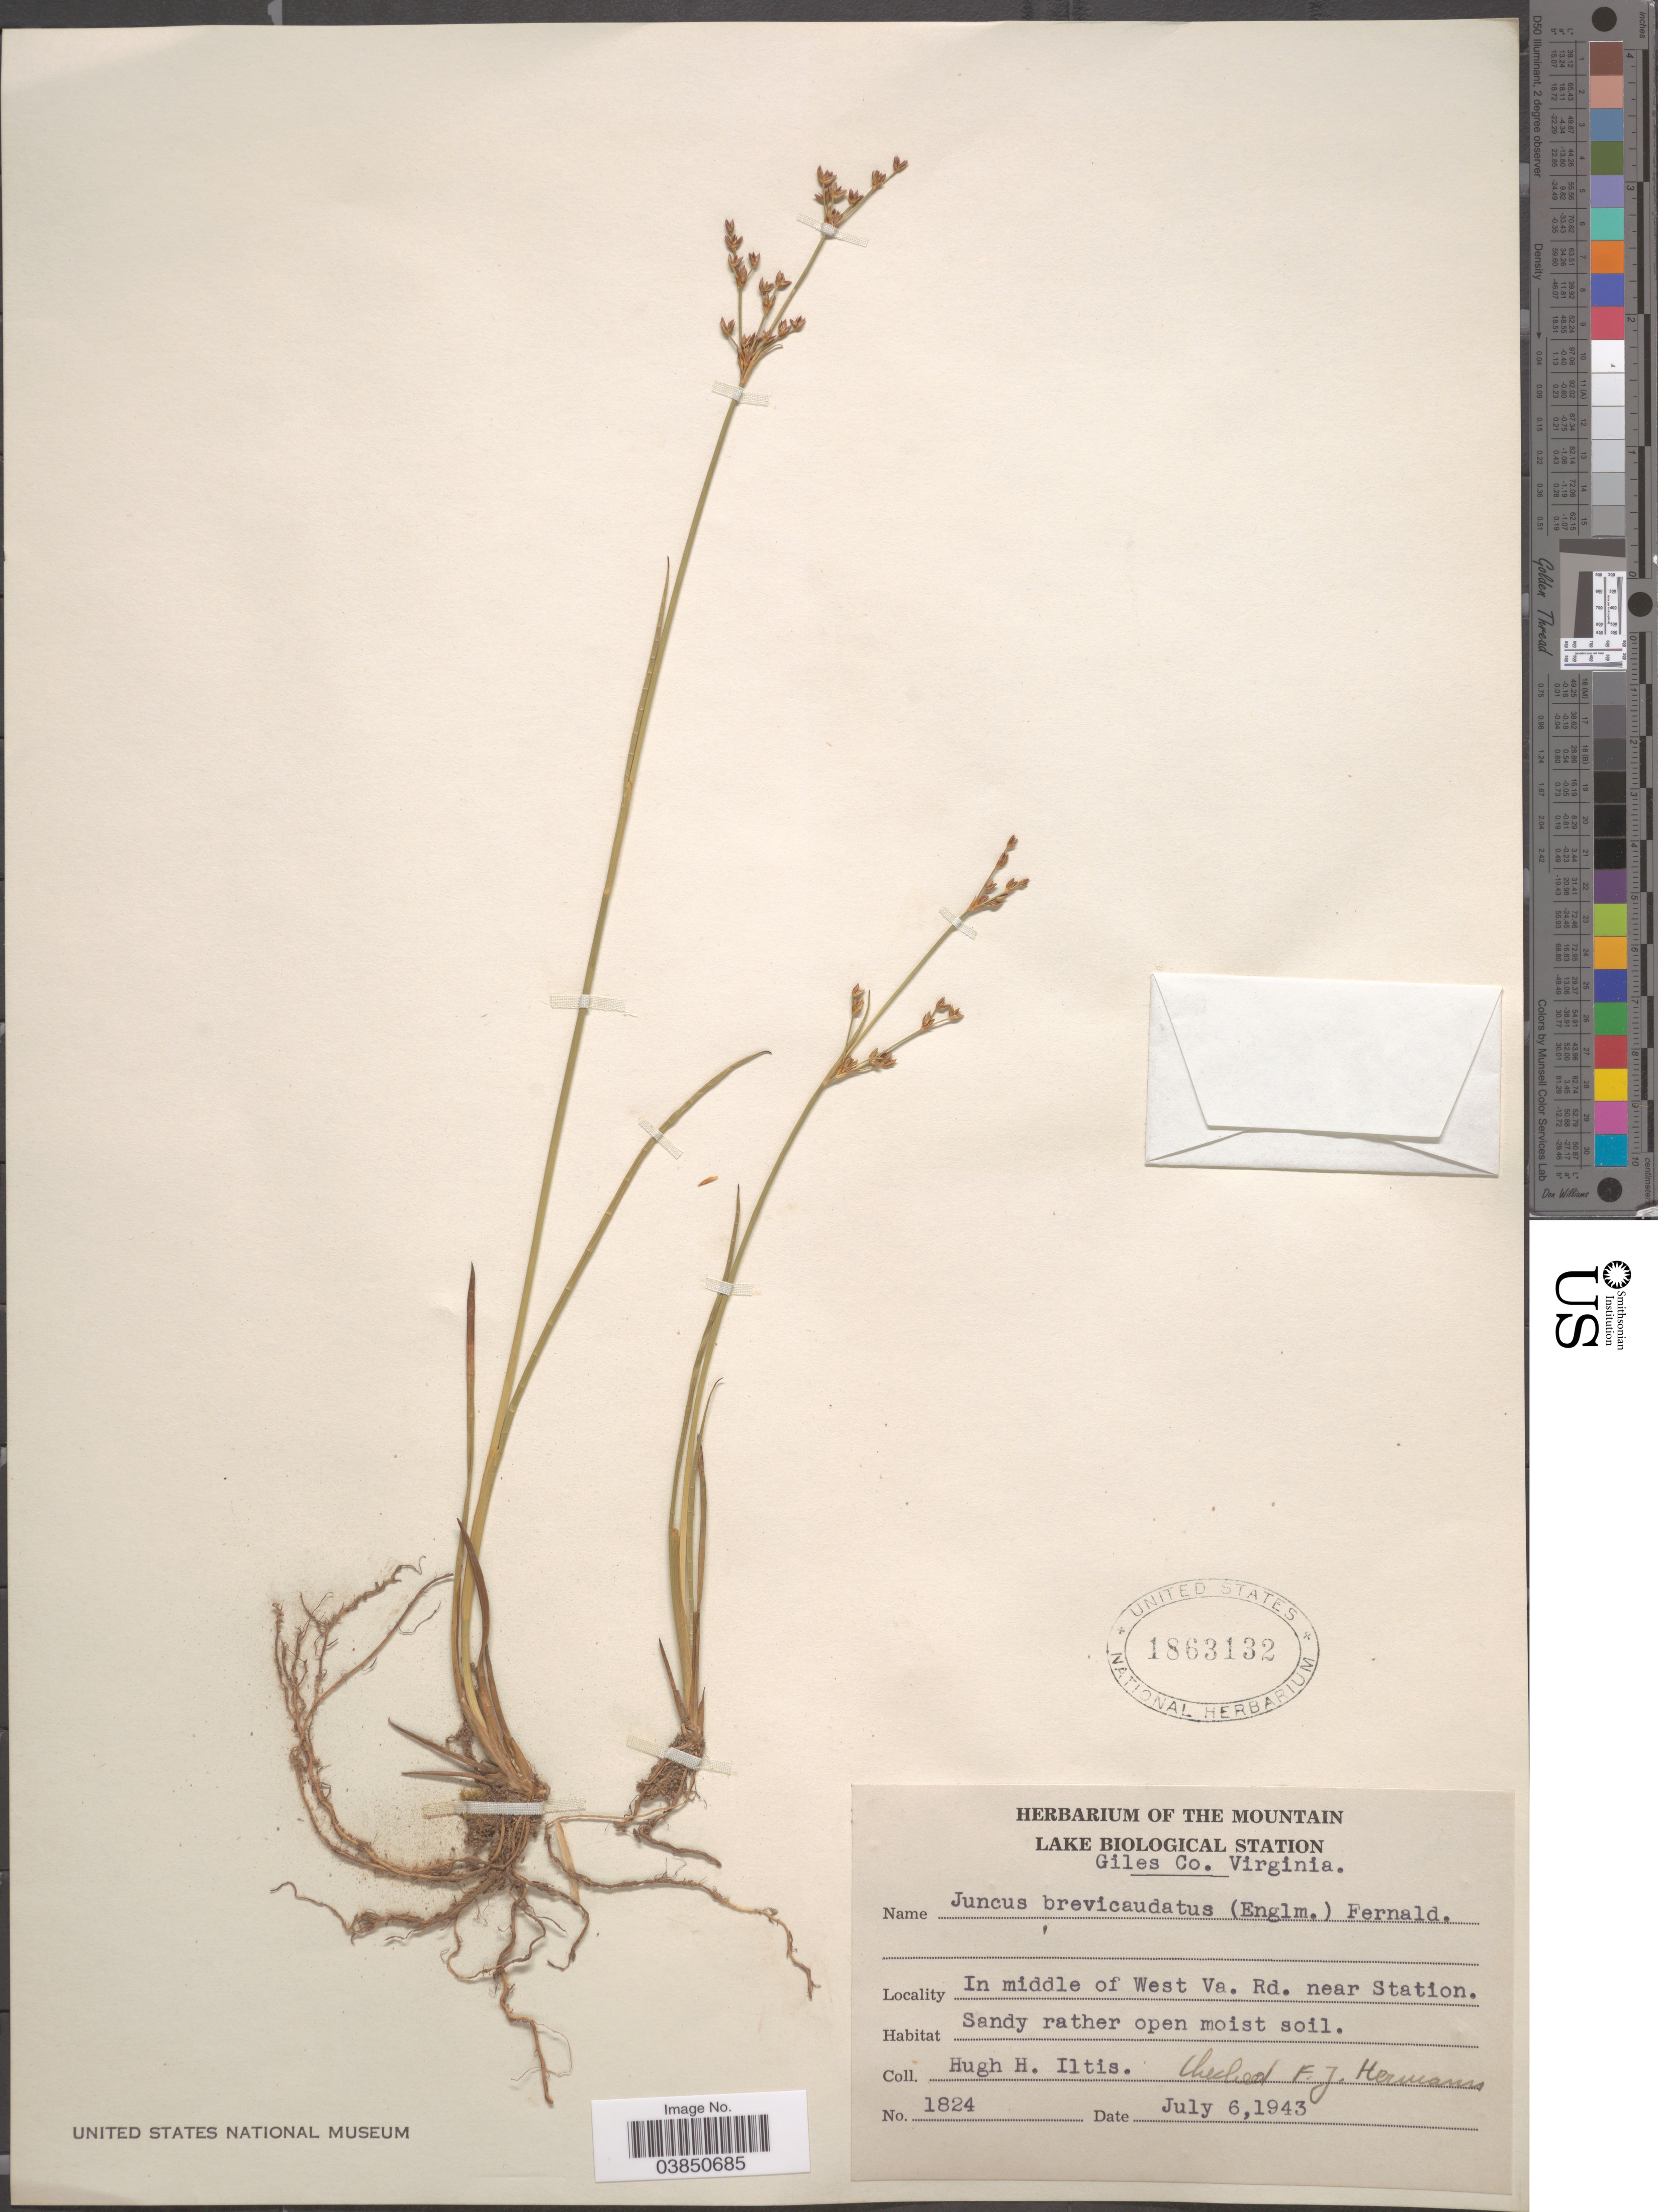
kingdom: Plantae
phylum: Tracheophyta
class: Liliopsida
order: Poales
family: Juncaceae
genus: Juncus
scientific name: Juncus brevicaudatus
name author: (Engelm.) Fernald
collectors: H. Iltis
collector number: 1824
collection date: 1943-07-06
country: United States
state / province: Virginia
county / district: Giles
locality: In middle of West Va. Rd. near Station.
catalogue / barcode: US 1863132